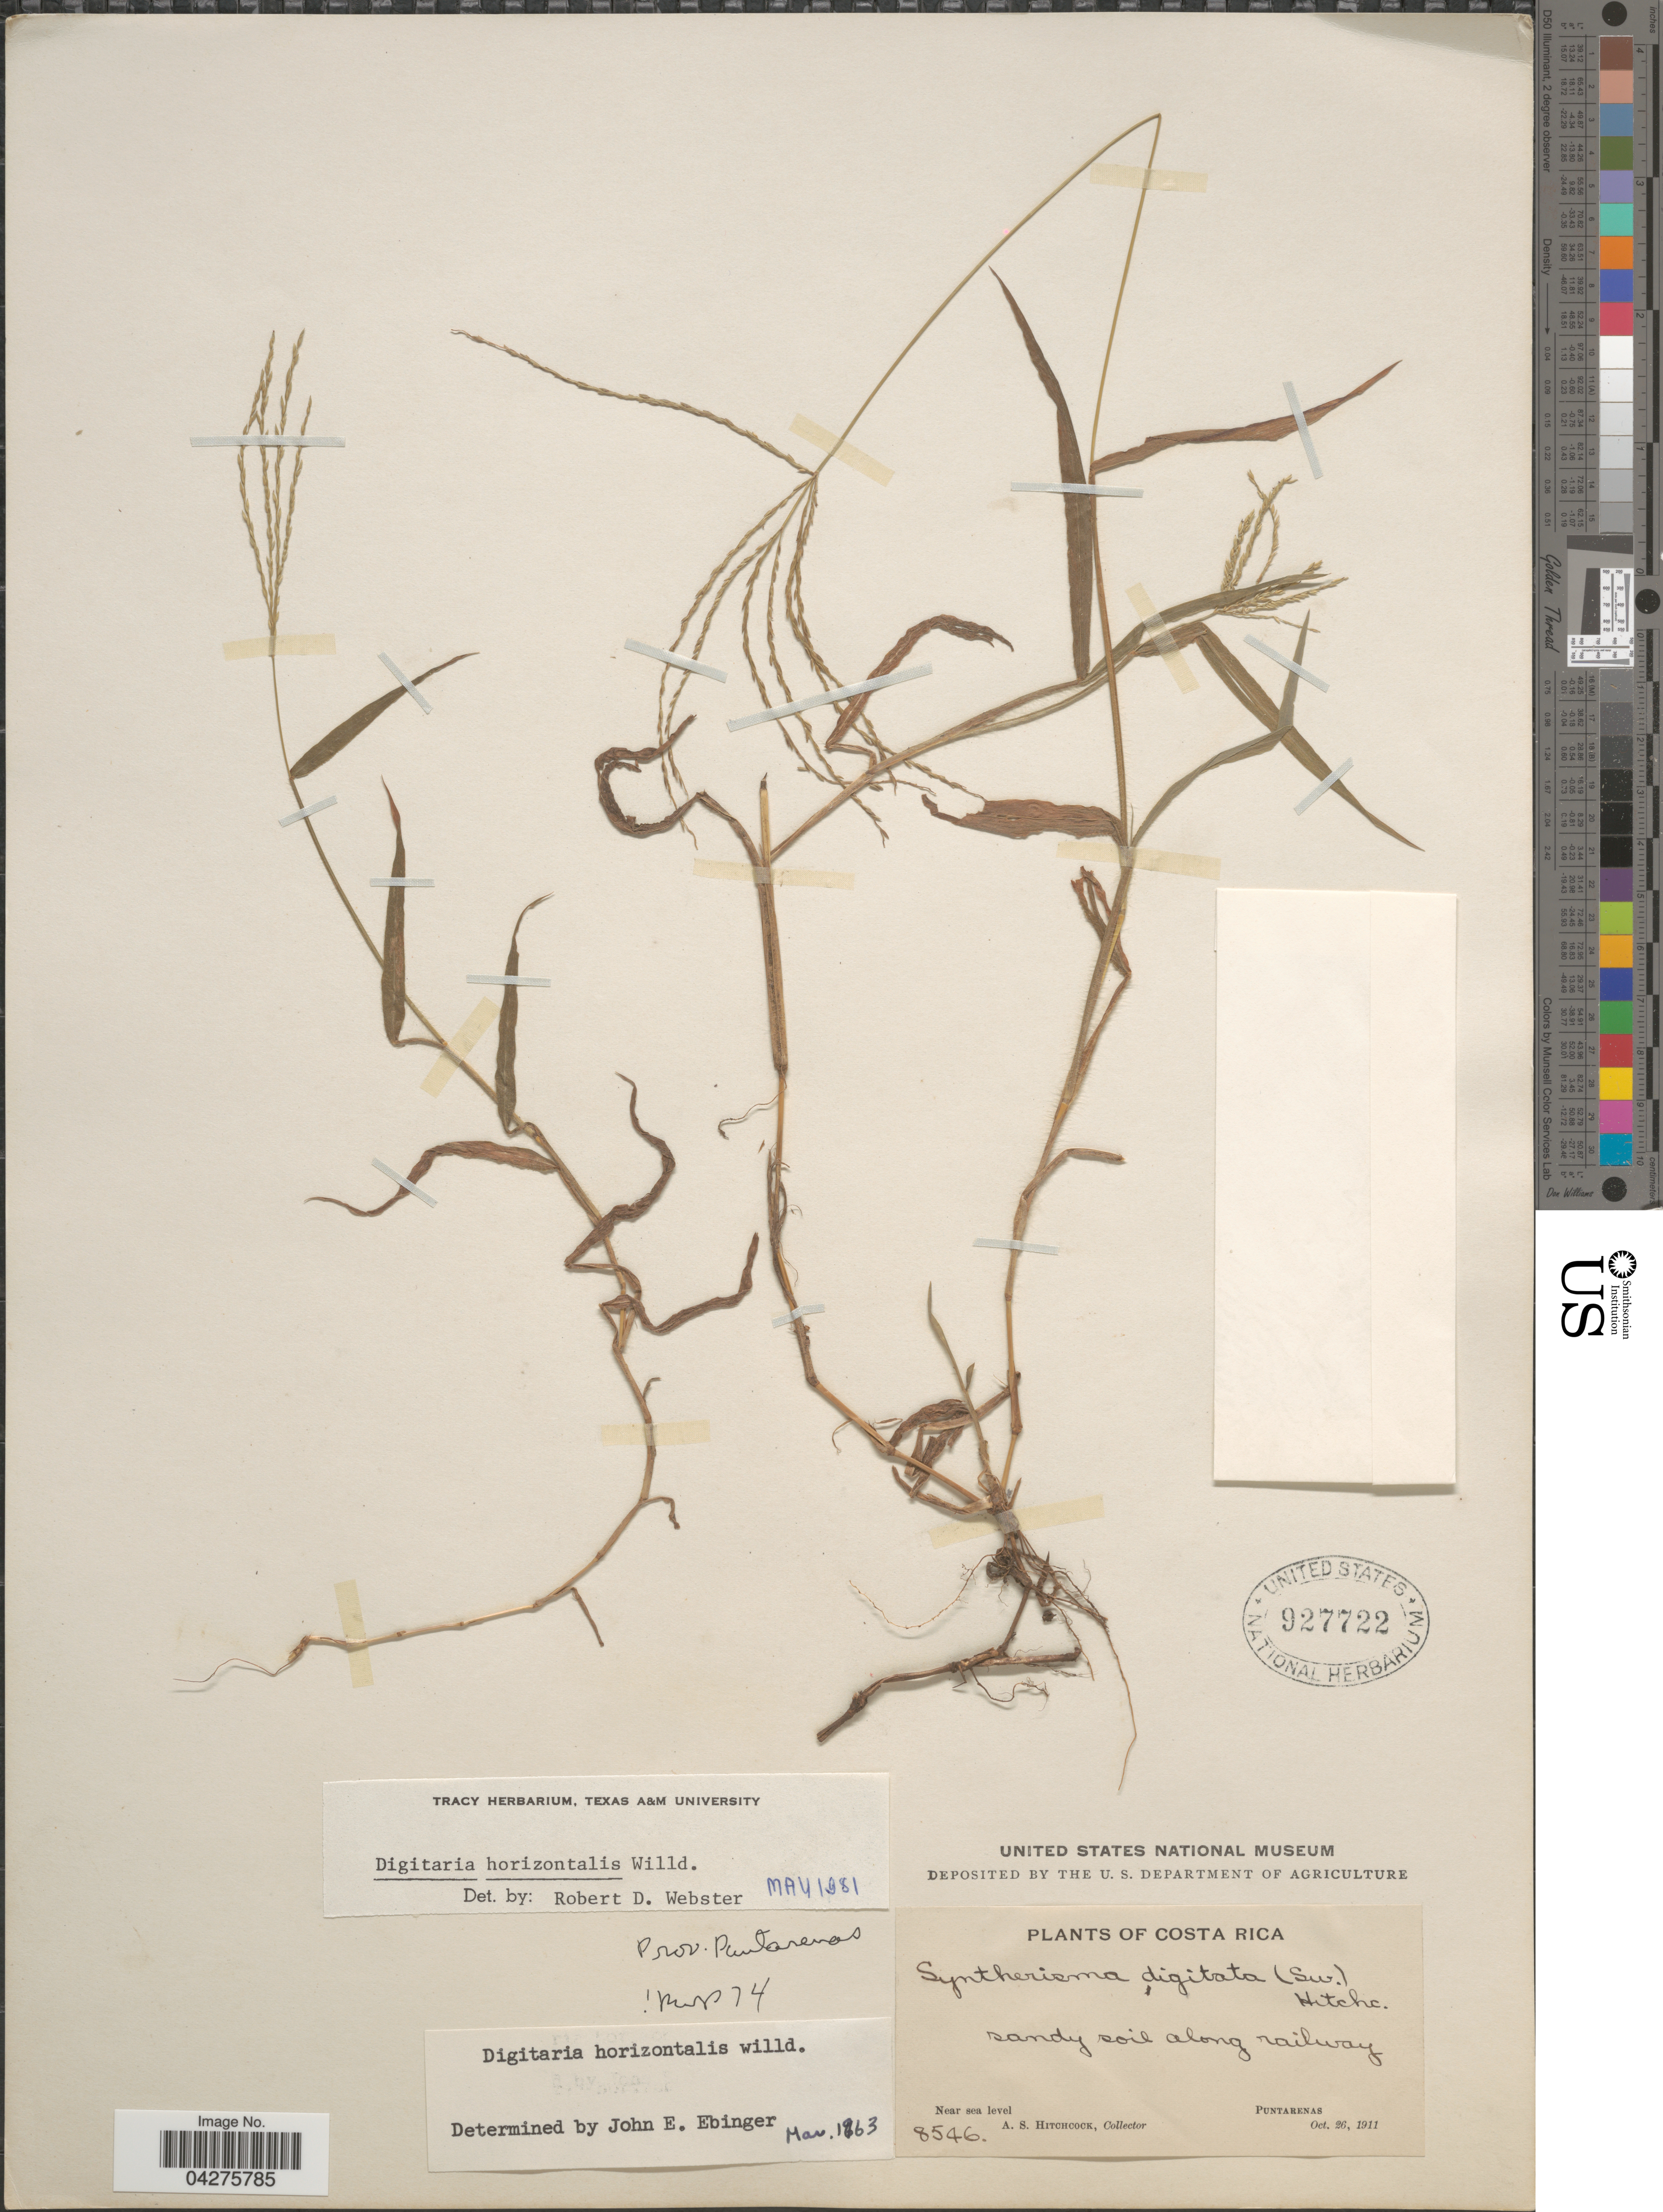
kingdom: Plantae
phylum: Tracheophyta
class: Liliopsida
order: Poales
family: Poaceae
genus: Digitaria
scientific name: Digitaria horizontalis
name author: Willd.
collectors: A. S. Hitchcock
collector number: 8546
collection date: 1911-10-26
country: Costa Rica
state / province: Puntarenas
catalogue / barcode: US 927722